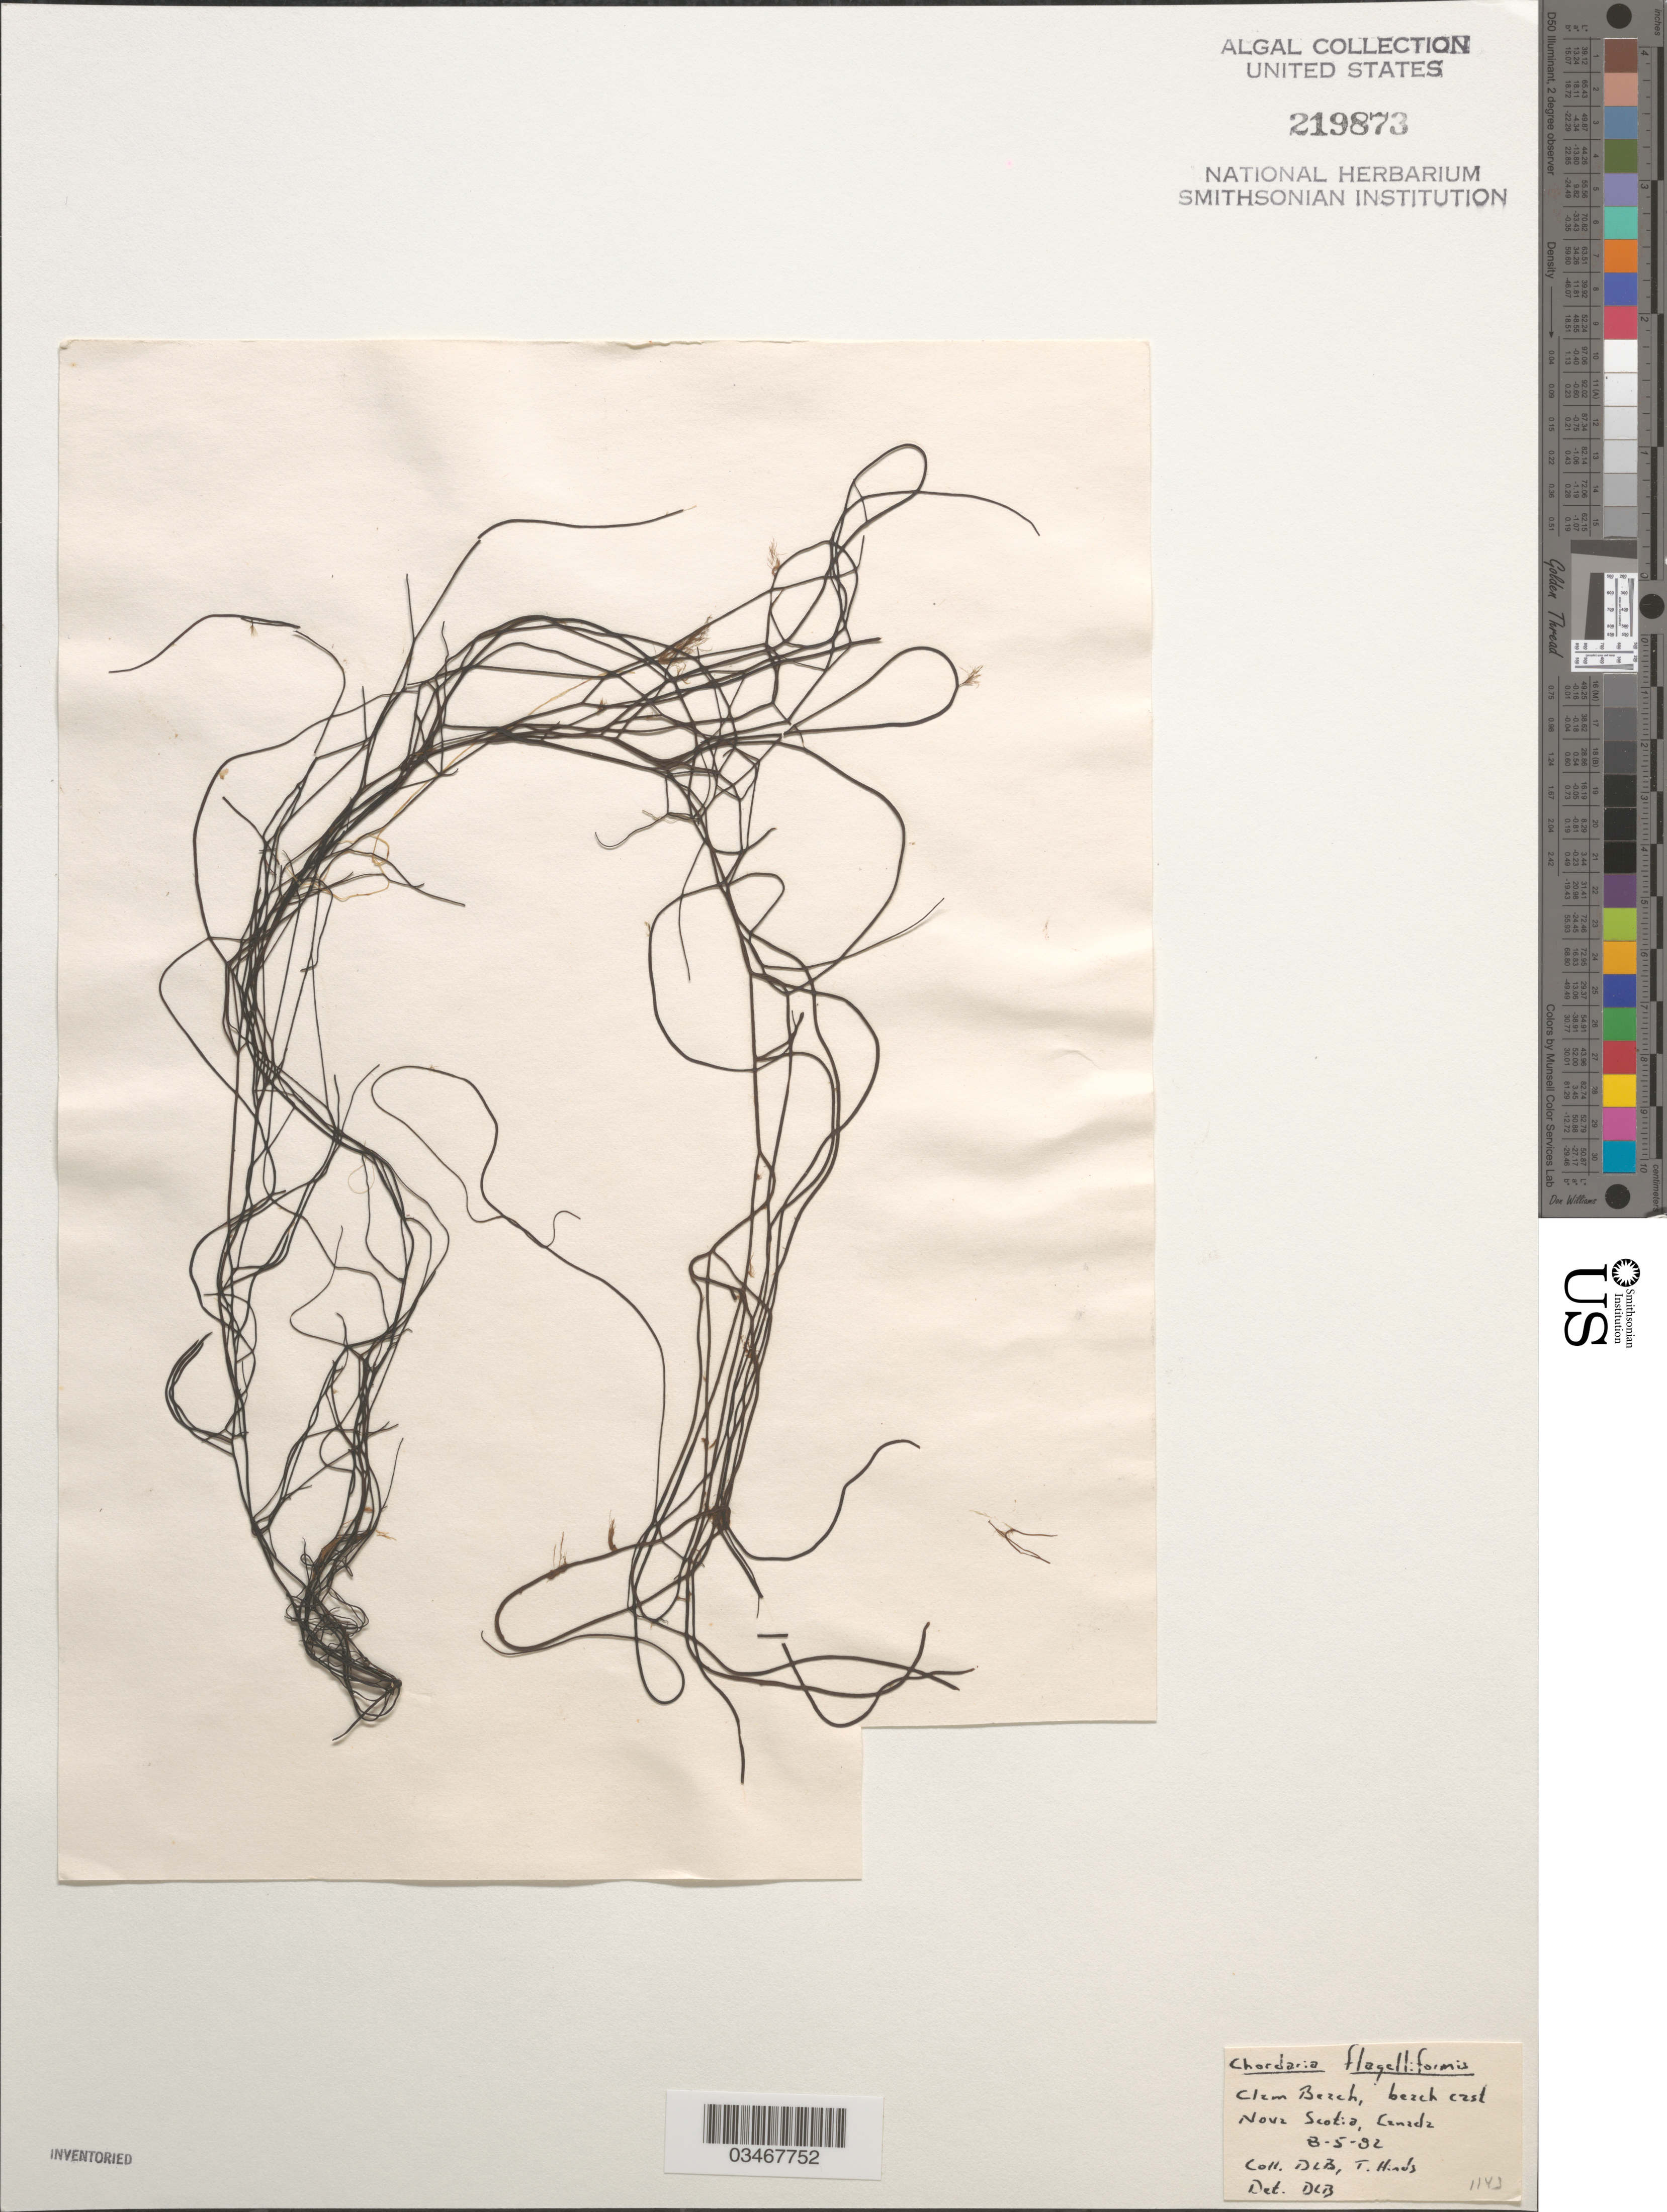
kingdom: Chromista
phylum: Ochrophyta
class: Phaeophyceae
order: Ectocarpales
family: Chordariaceae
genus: Chordaria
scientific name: Chordaria flagelliformis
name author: (Hudson) Grev.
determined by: Ballantine, D. L.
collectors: D.L. Ballantine & T. E. Hinds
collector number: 1143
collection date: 1982-08-05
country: Canada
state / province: Nova Scotia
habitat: Beach cast.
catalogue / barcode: US 219873